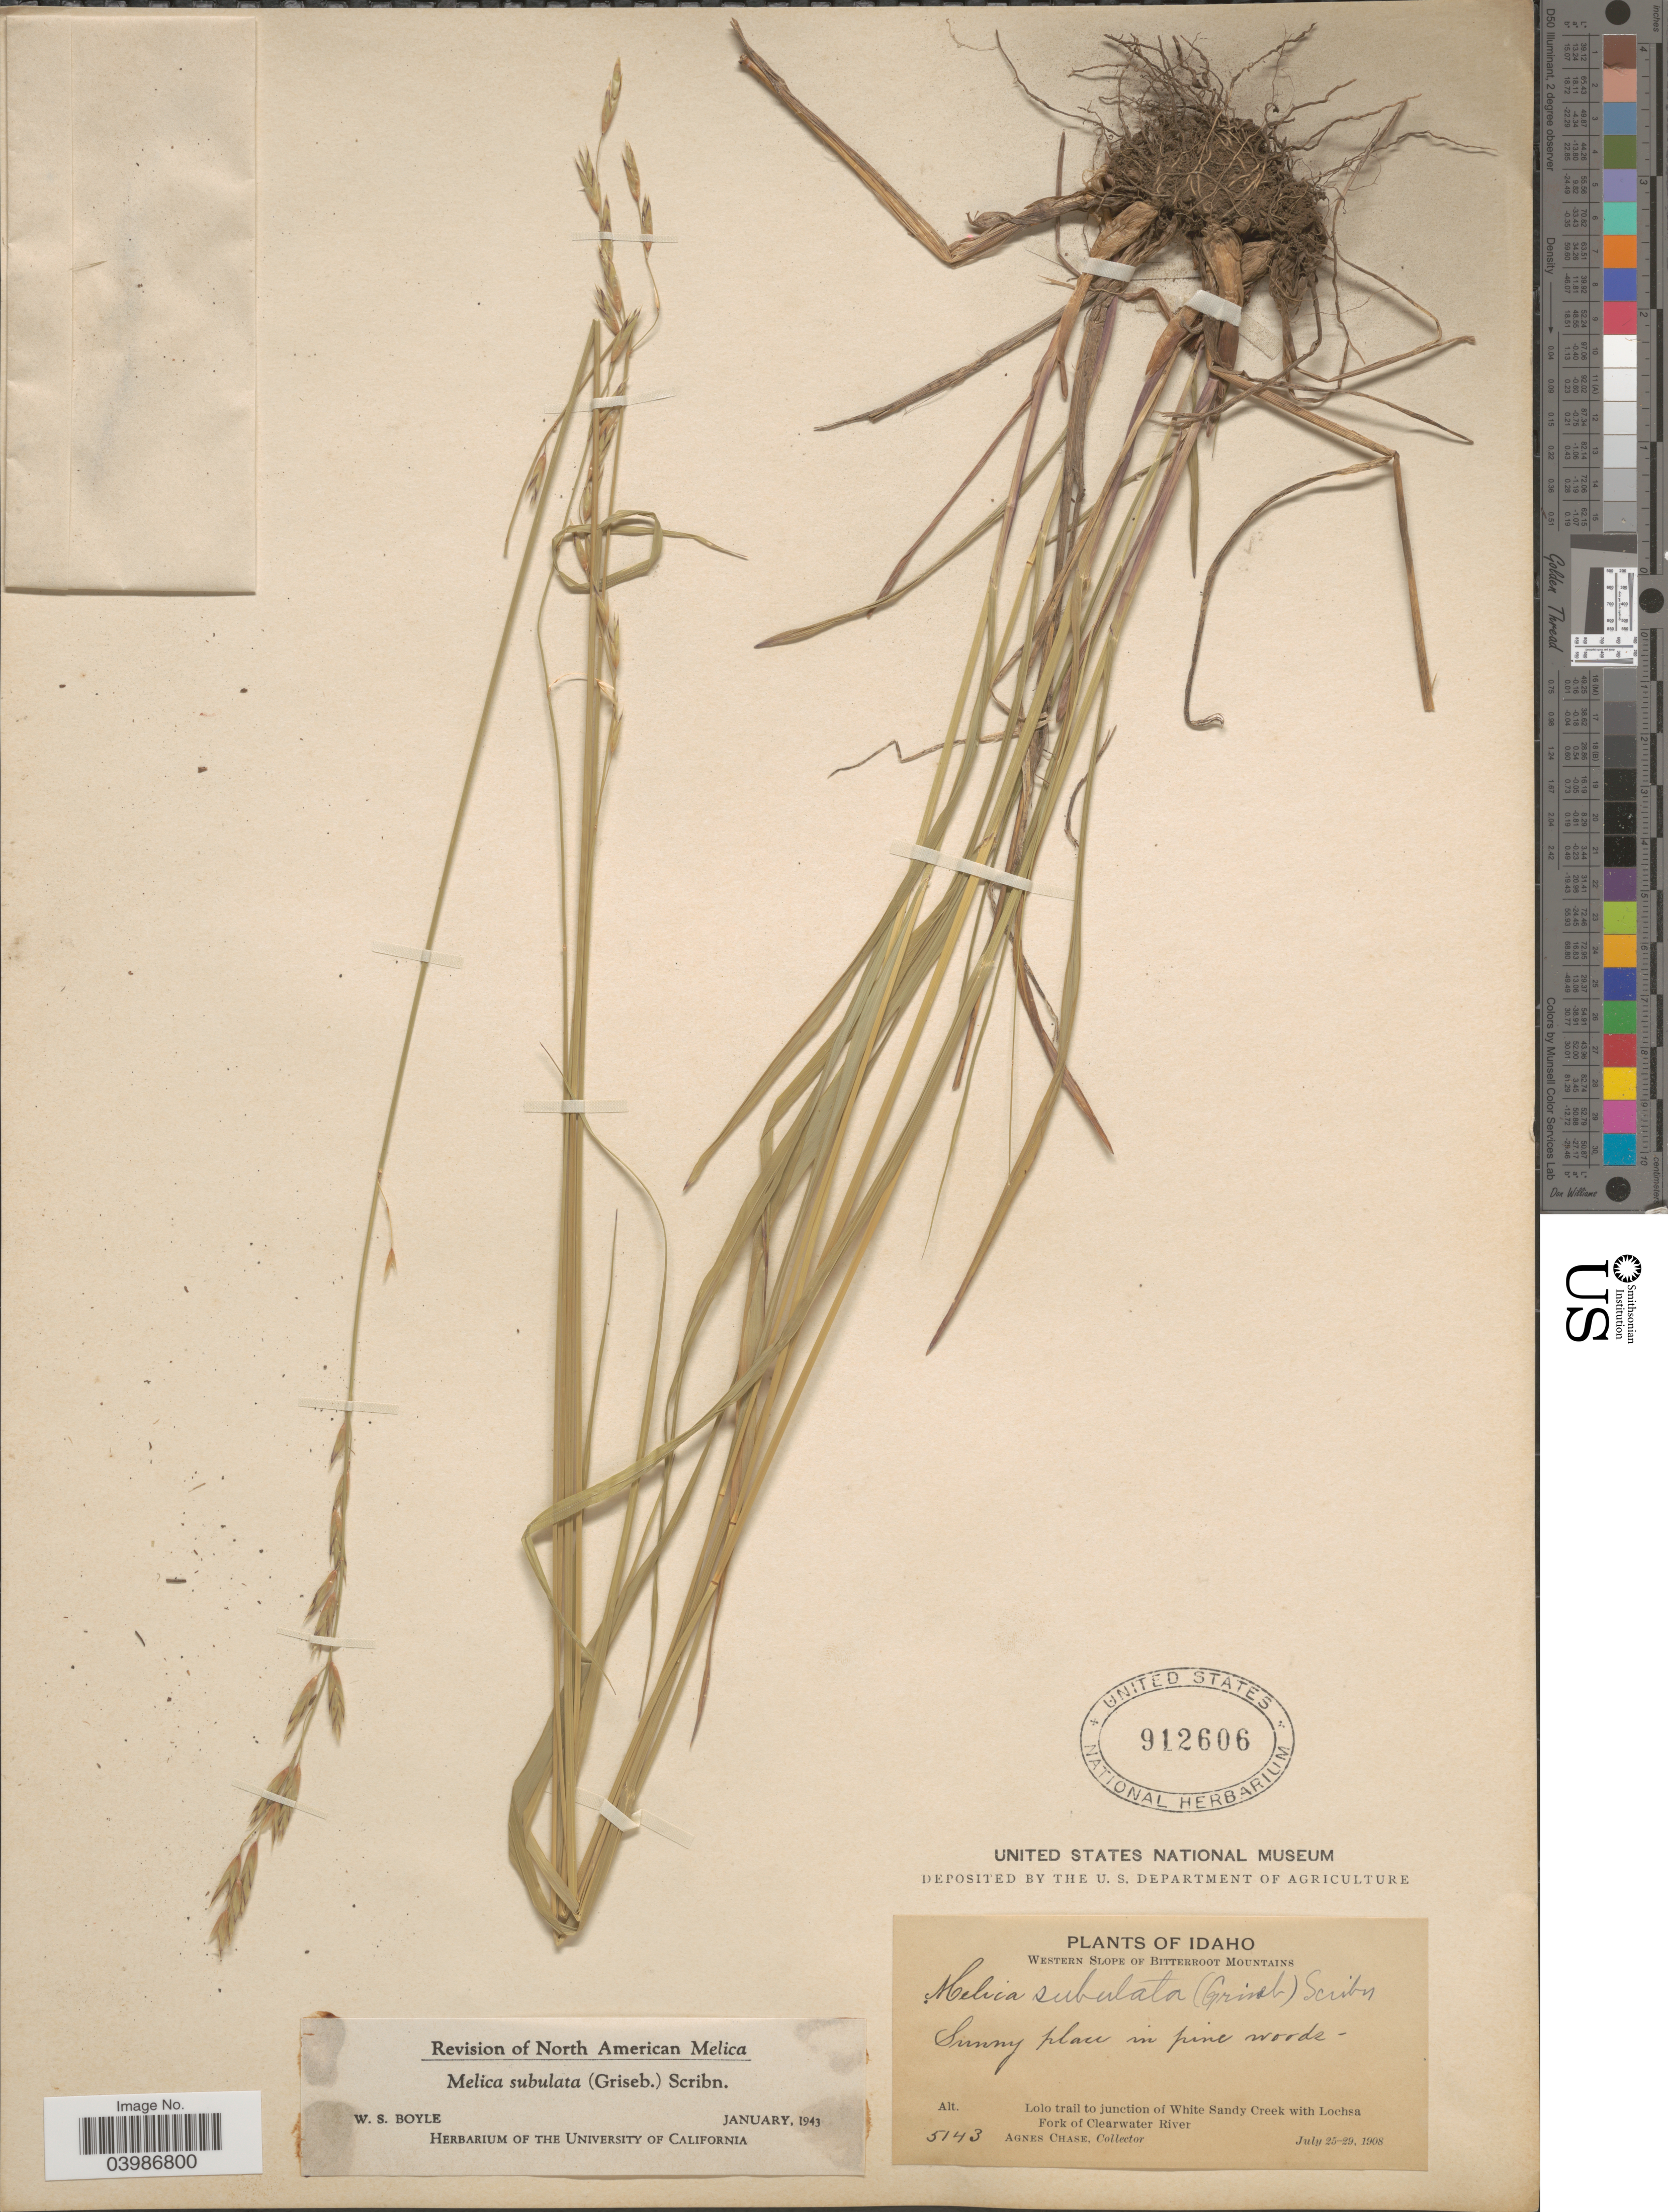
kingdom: Plantae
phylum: Tracheophyta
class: Liliopsida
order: Poales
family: Poaceae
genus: Melica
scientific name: Melica subulata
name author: (Griseb.) Scribn.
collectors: A. Chase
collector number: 5143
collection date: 1908-07-25/1908-07-29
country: United States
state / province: Idaho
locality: Western Slope of Bitterroot Mountains. Lolo trail to junction of White Sandy Creek with Lochsa Fork to Clearwater River.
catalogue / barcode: US 912606